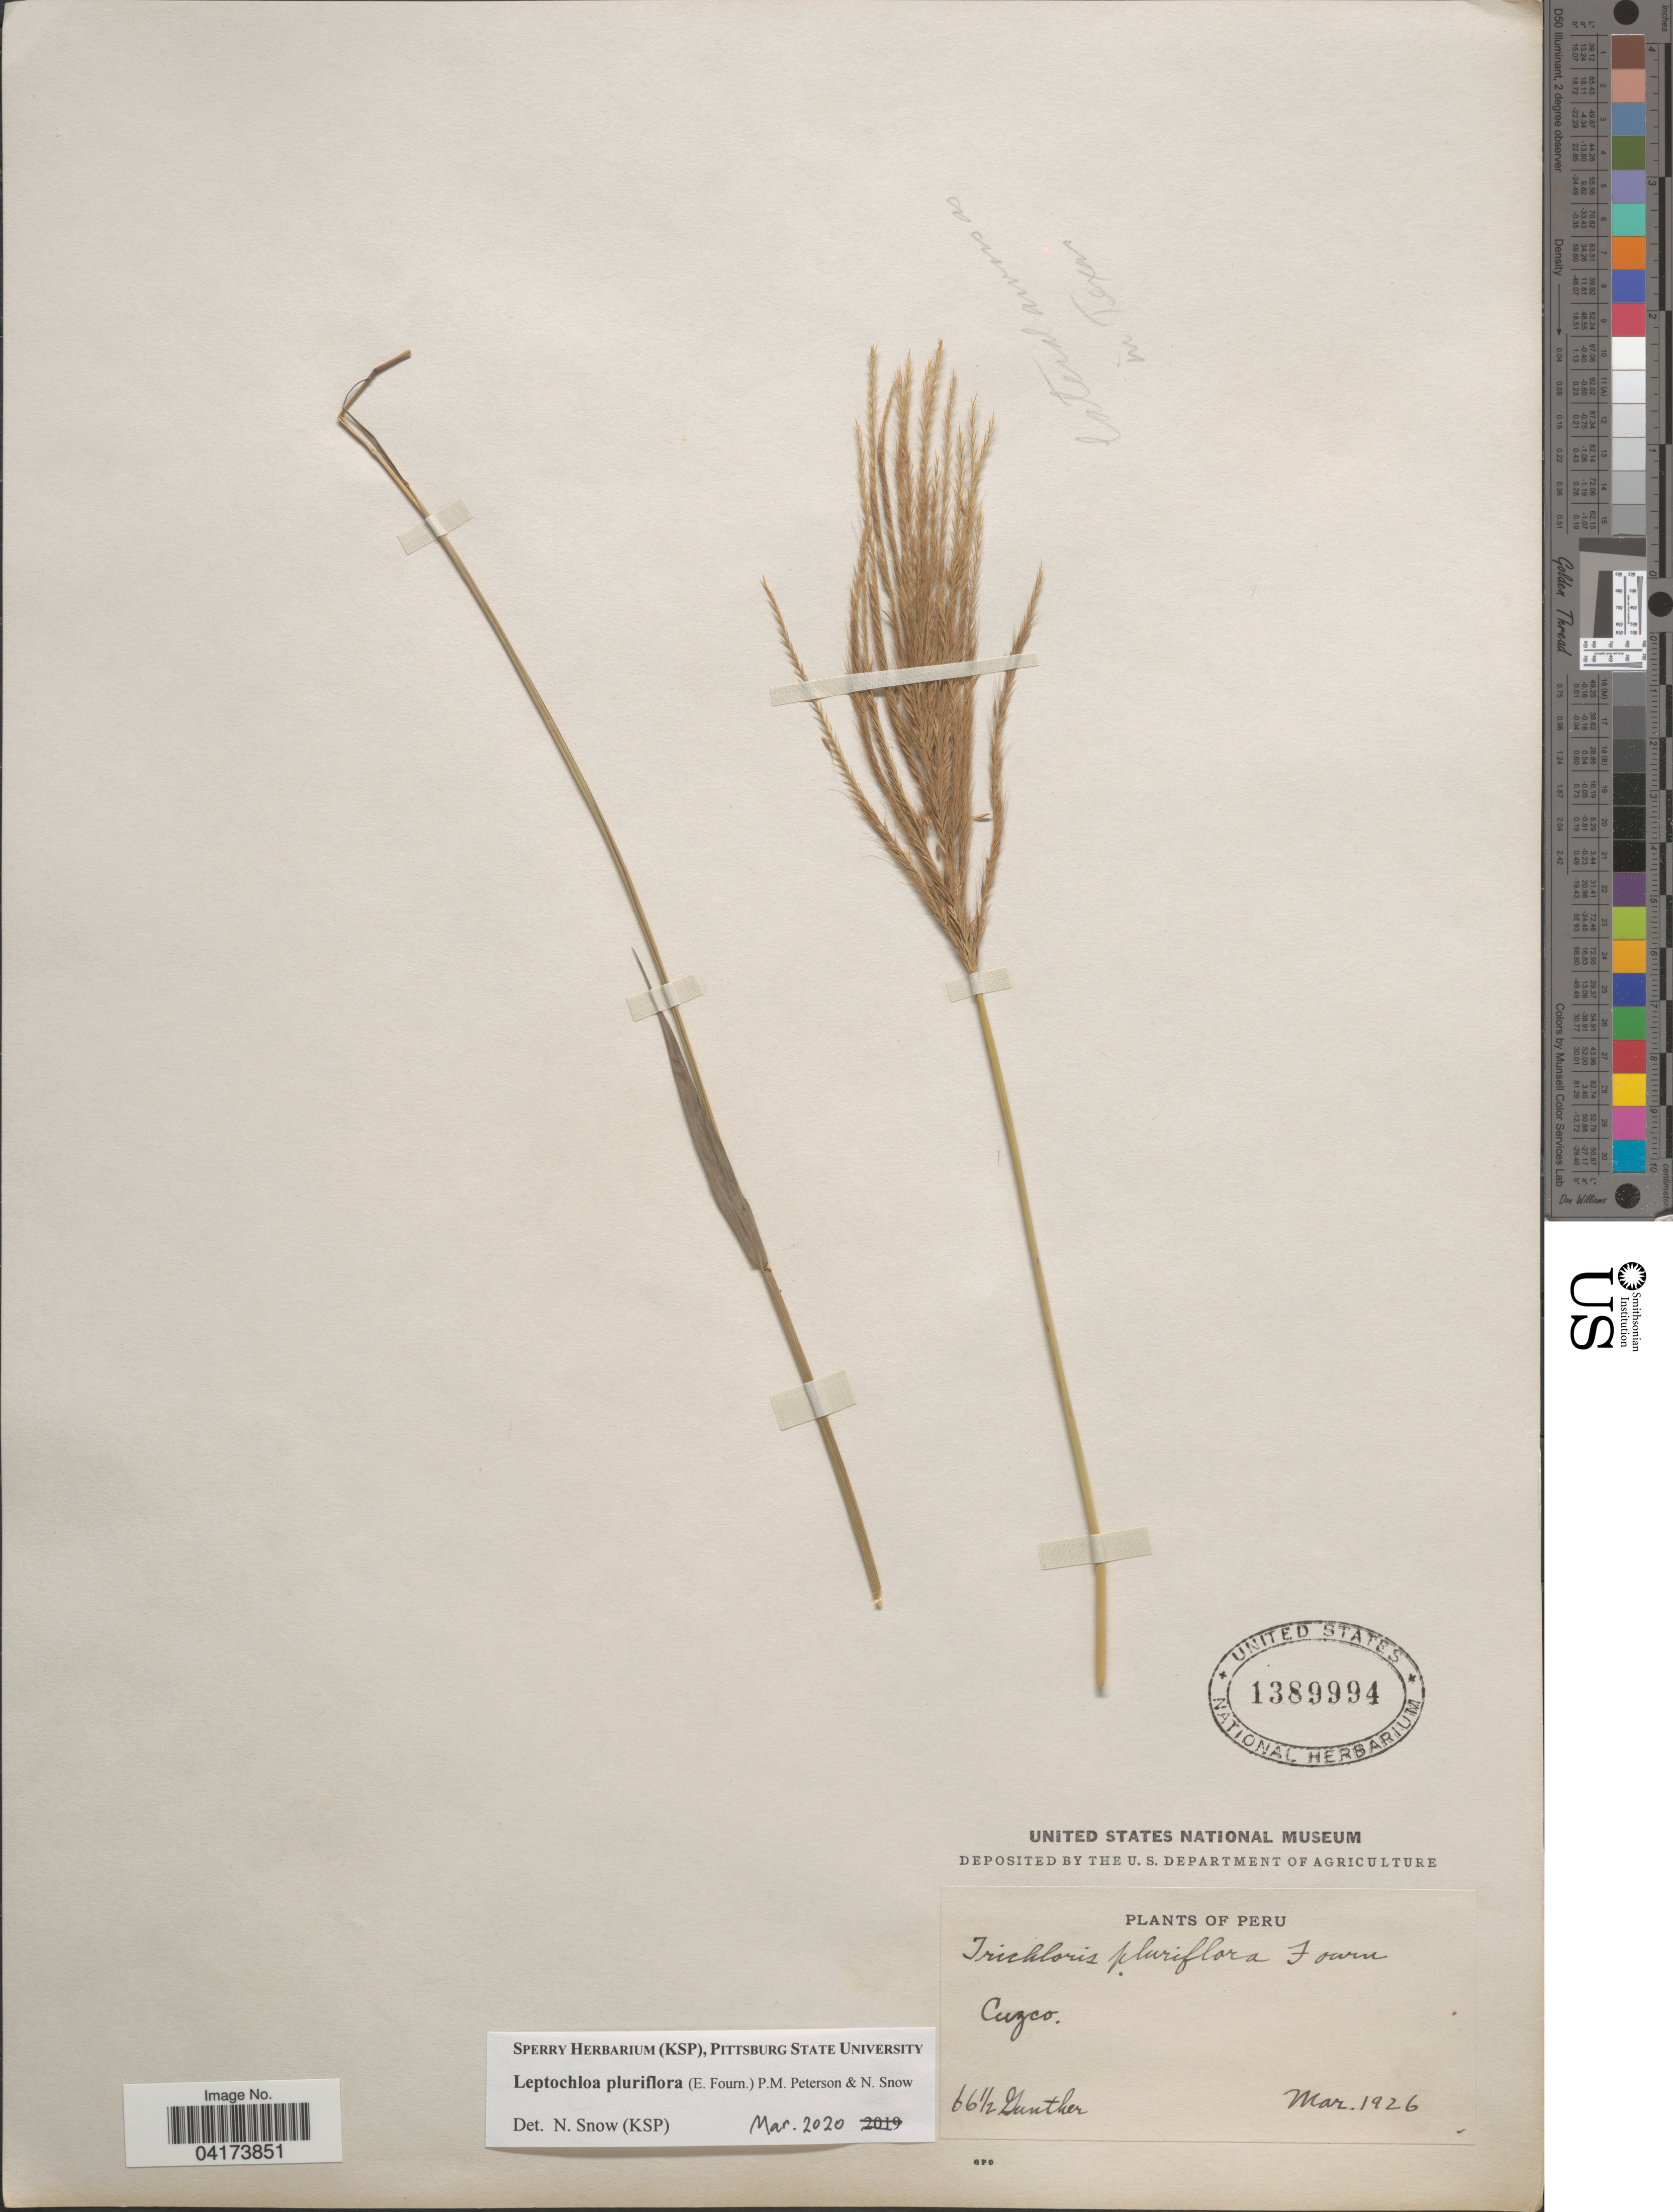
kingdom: Plantae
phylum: Tracheophyta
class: Liliopsida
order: Poales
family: Poaceae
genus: Leptochloa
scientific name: Leptochloa pluriflora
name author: (E. Fourn.) P.M. Peterson & N. Snow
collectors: -. Gunther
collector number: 66½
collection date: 1926-03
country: Peru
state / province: Cusco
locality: Cuzco.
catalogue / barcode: US 1389994